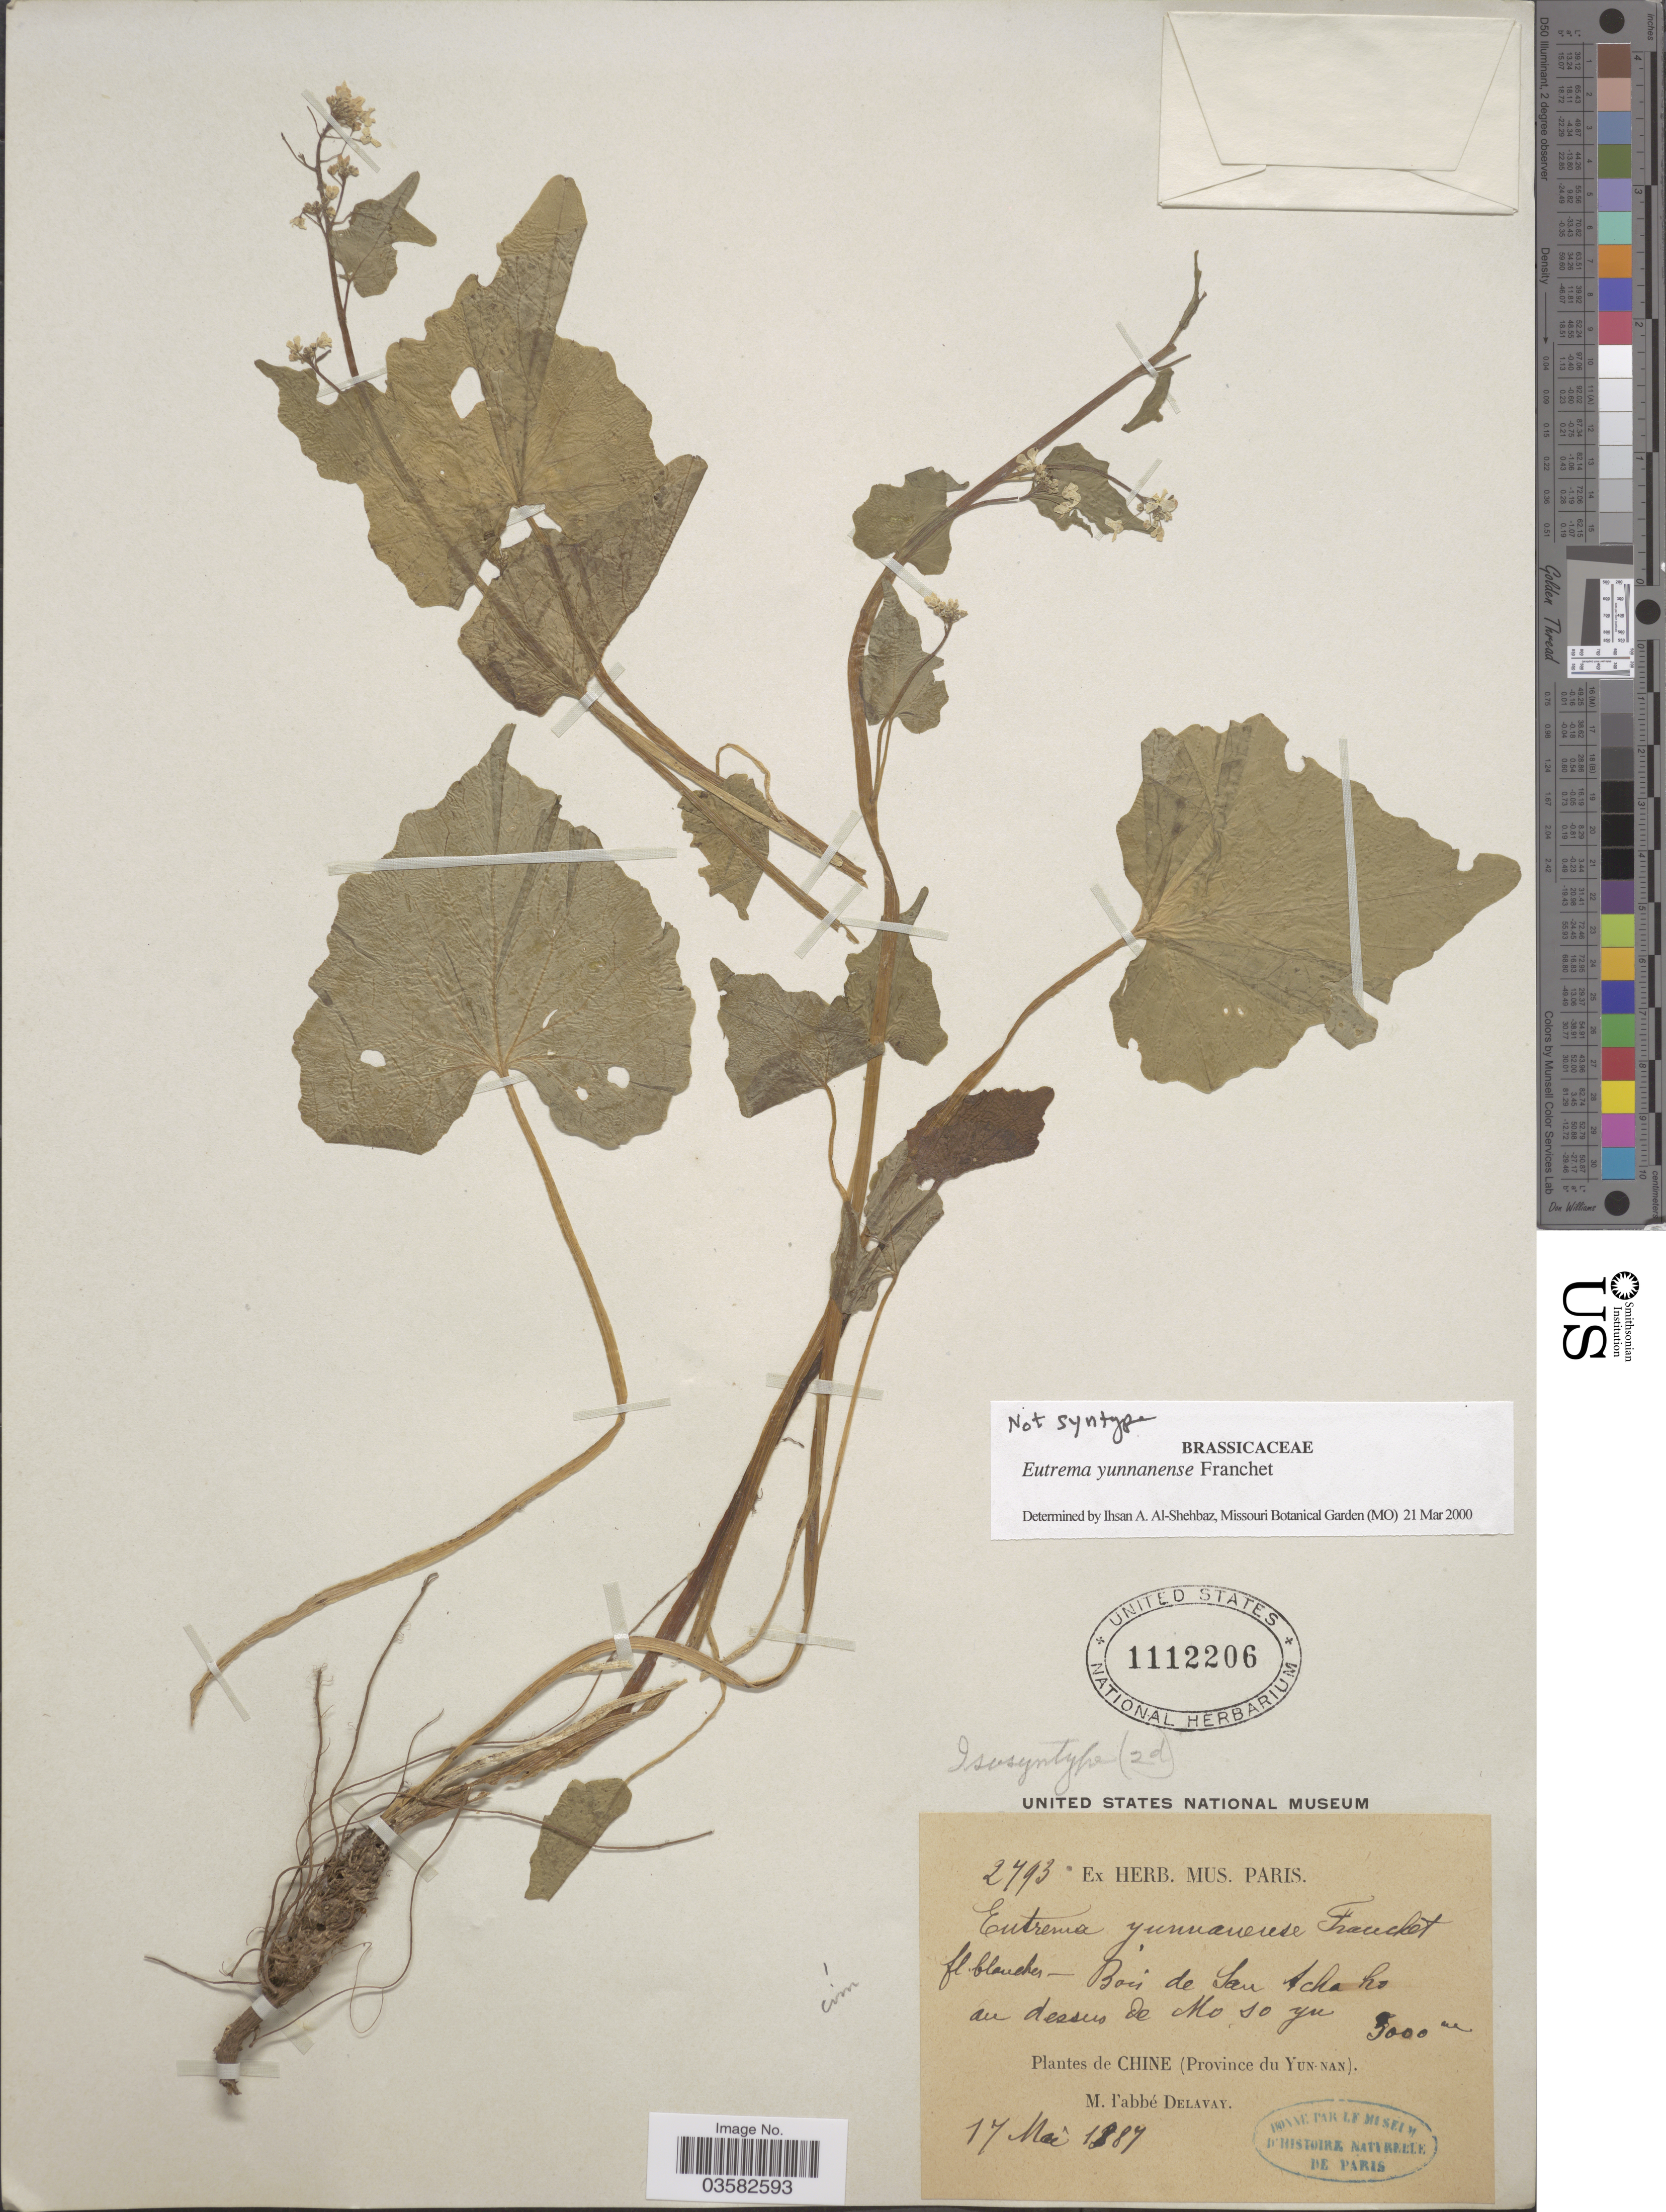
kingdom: Plantae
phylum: Tracheophyta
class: Magnoliopsida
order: Brassicales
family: Brassicaceae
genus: Eutrema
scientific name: Eutrema yunnanense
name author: Franch.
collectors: P. Delavay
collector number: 2793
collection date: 1887-05-17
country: China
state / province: Yunnan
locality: Bois de Sau Acha ho au dessus de Mo so yo.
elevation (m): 3000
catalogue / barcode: US 1112206